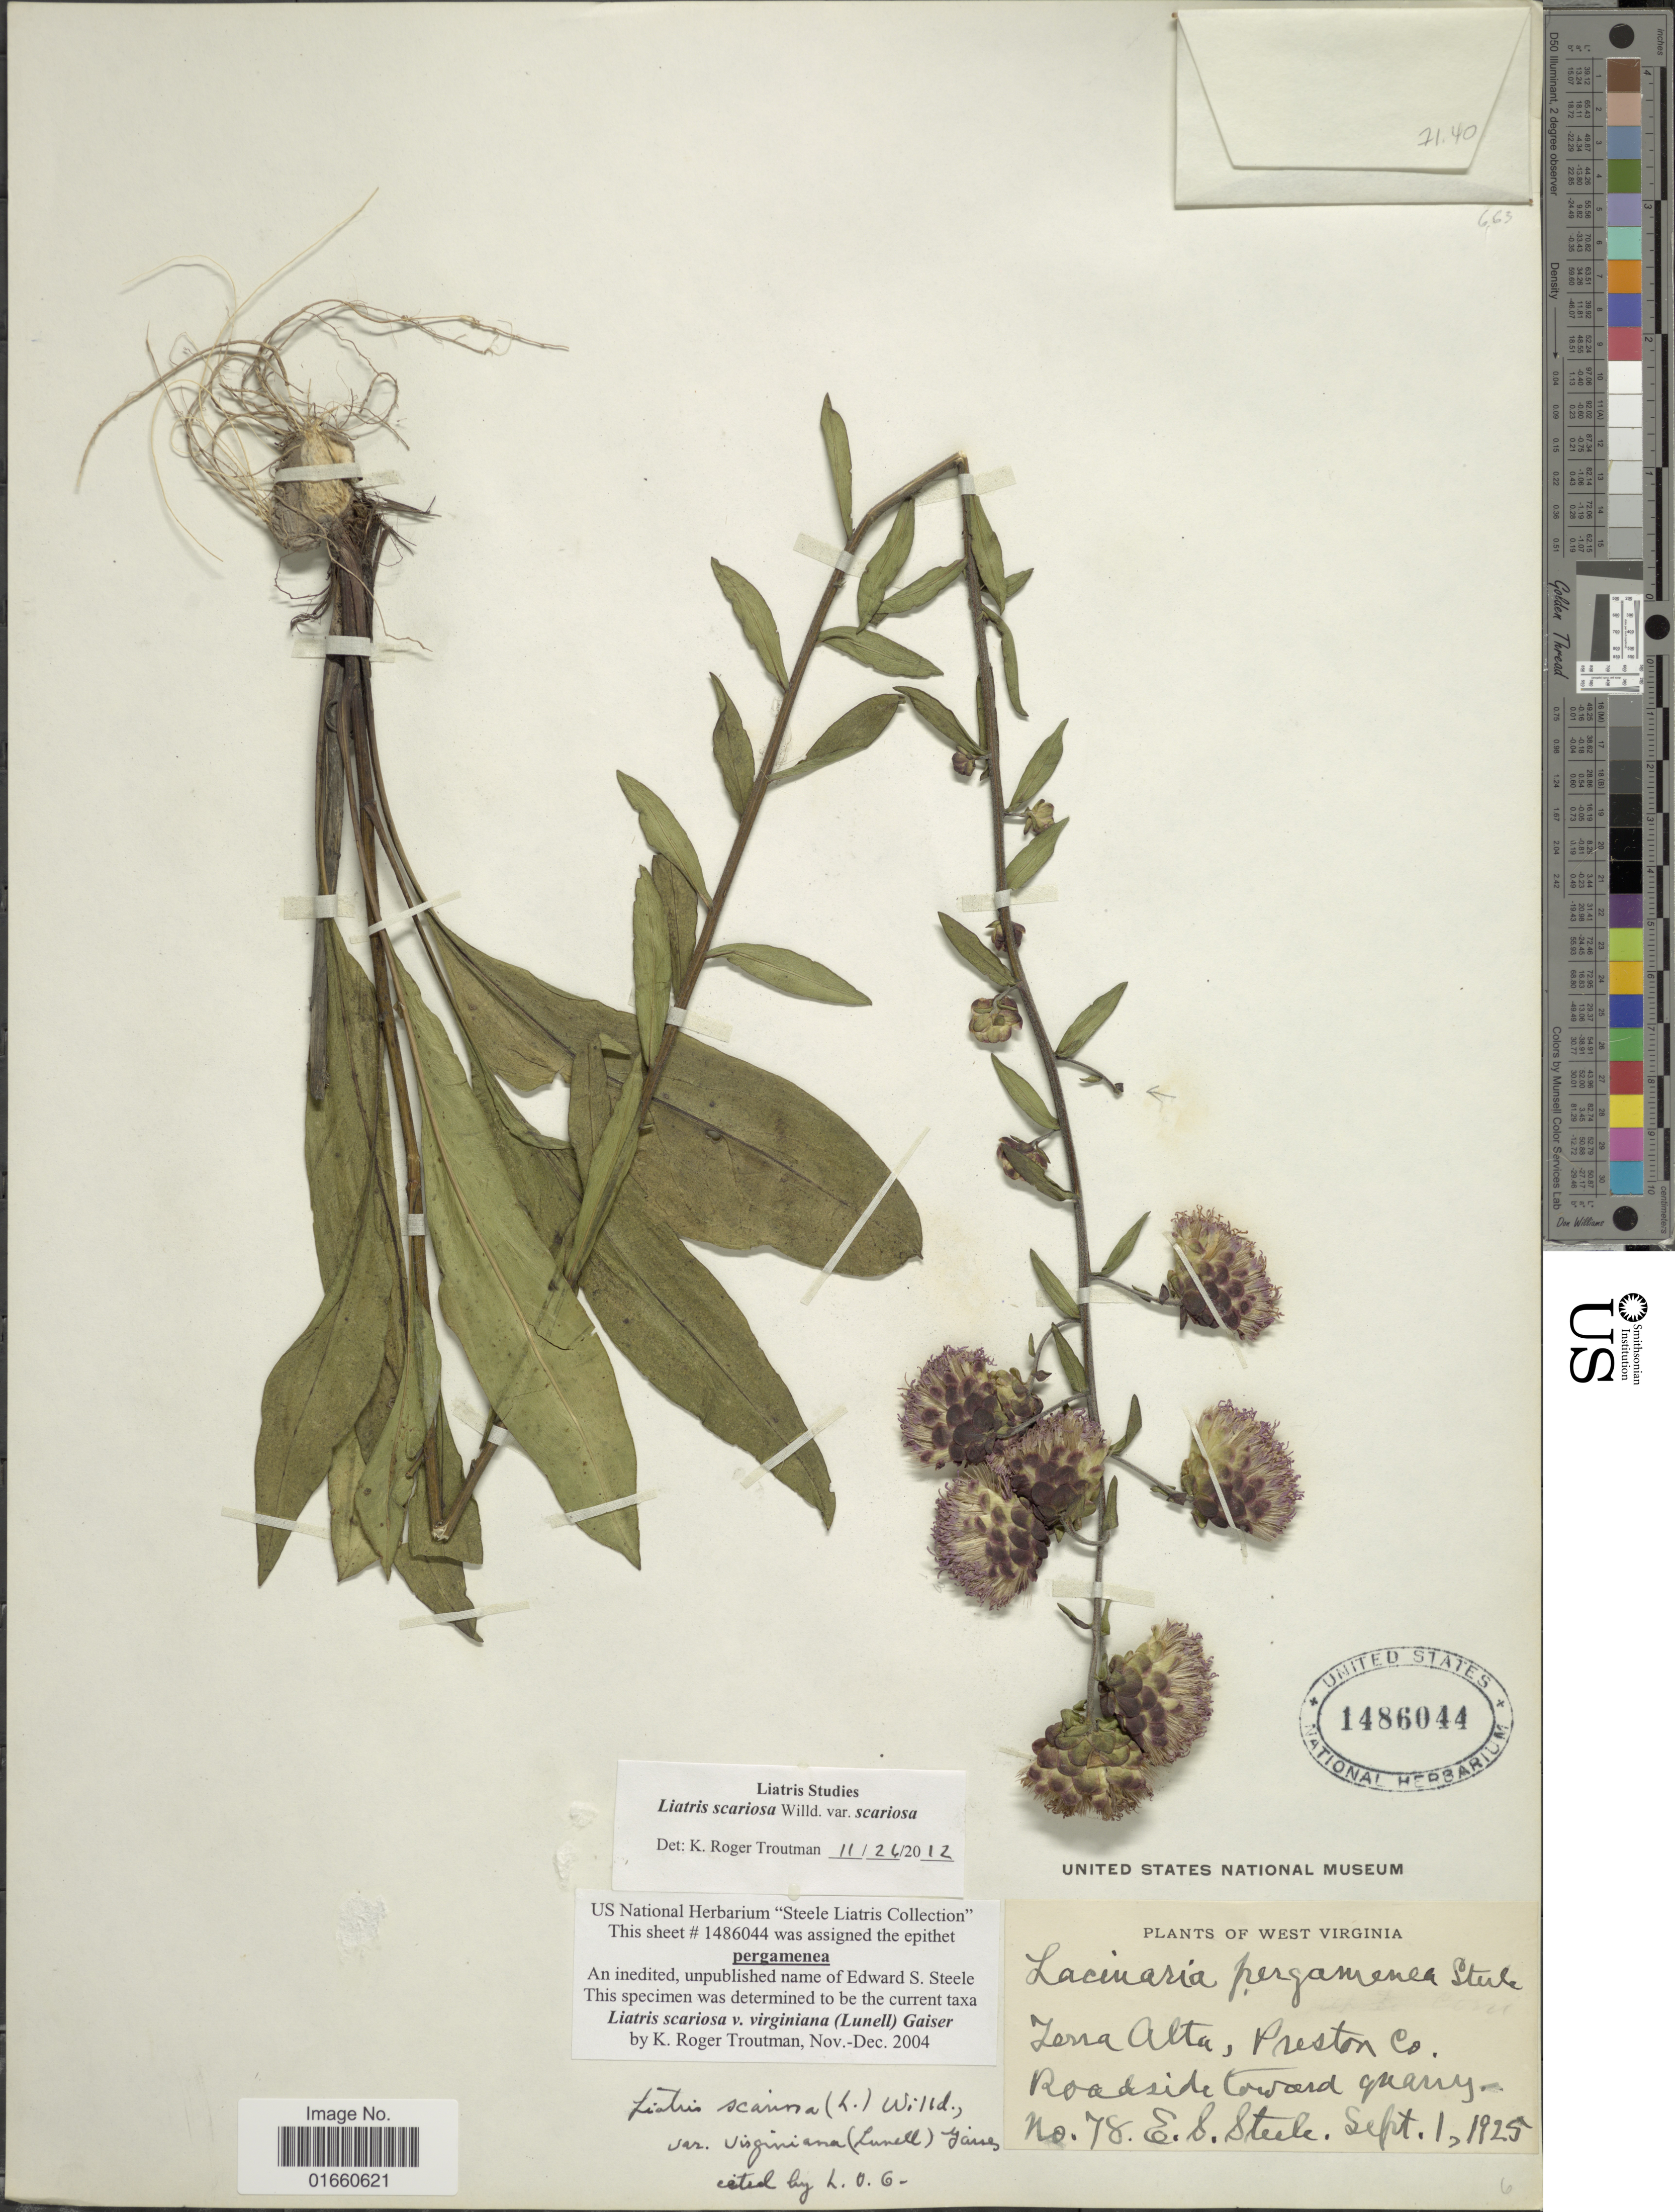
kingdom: Plantae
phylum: Tracheophyta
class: Magnoliopsida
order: Asterales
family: Asteraceae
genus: Liatris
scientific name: Liatris scariosa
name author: (L.) Willd.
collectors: E. Steele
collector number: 78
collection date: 1925-09-01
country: United States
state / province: West Virginia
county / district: Preston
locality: Terra Alta, Preston Co. Roadside toward quarry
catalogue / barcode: US 1486044